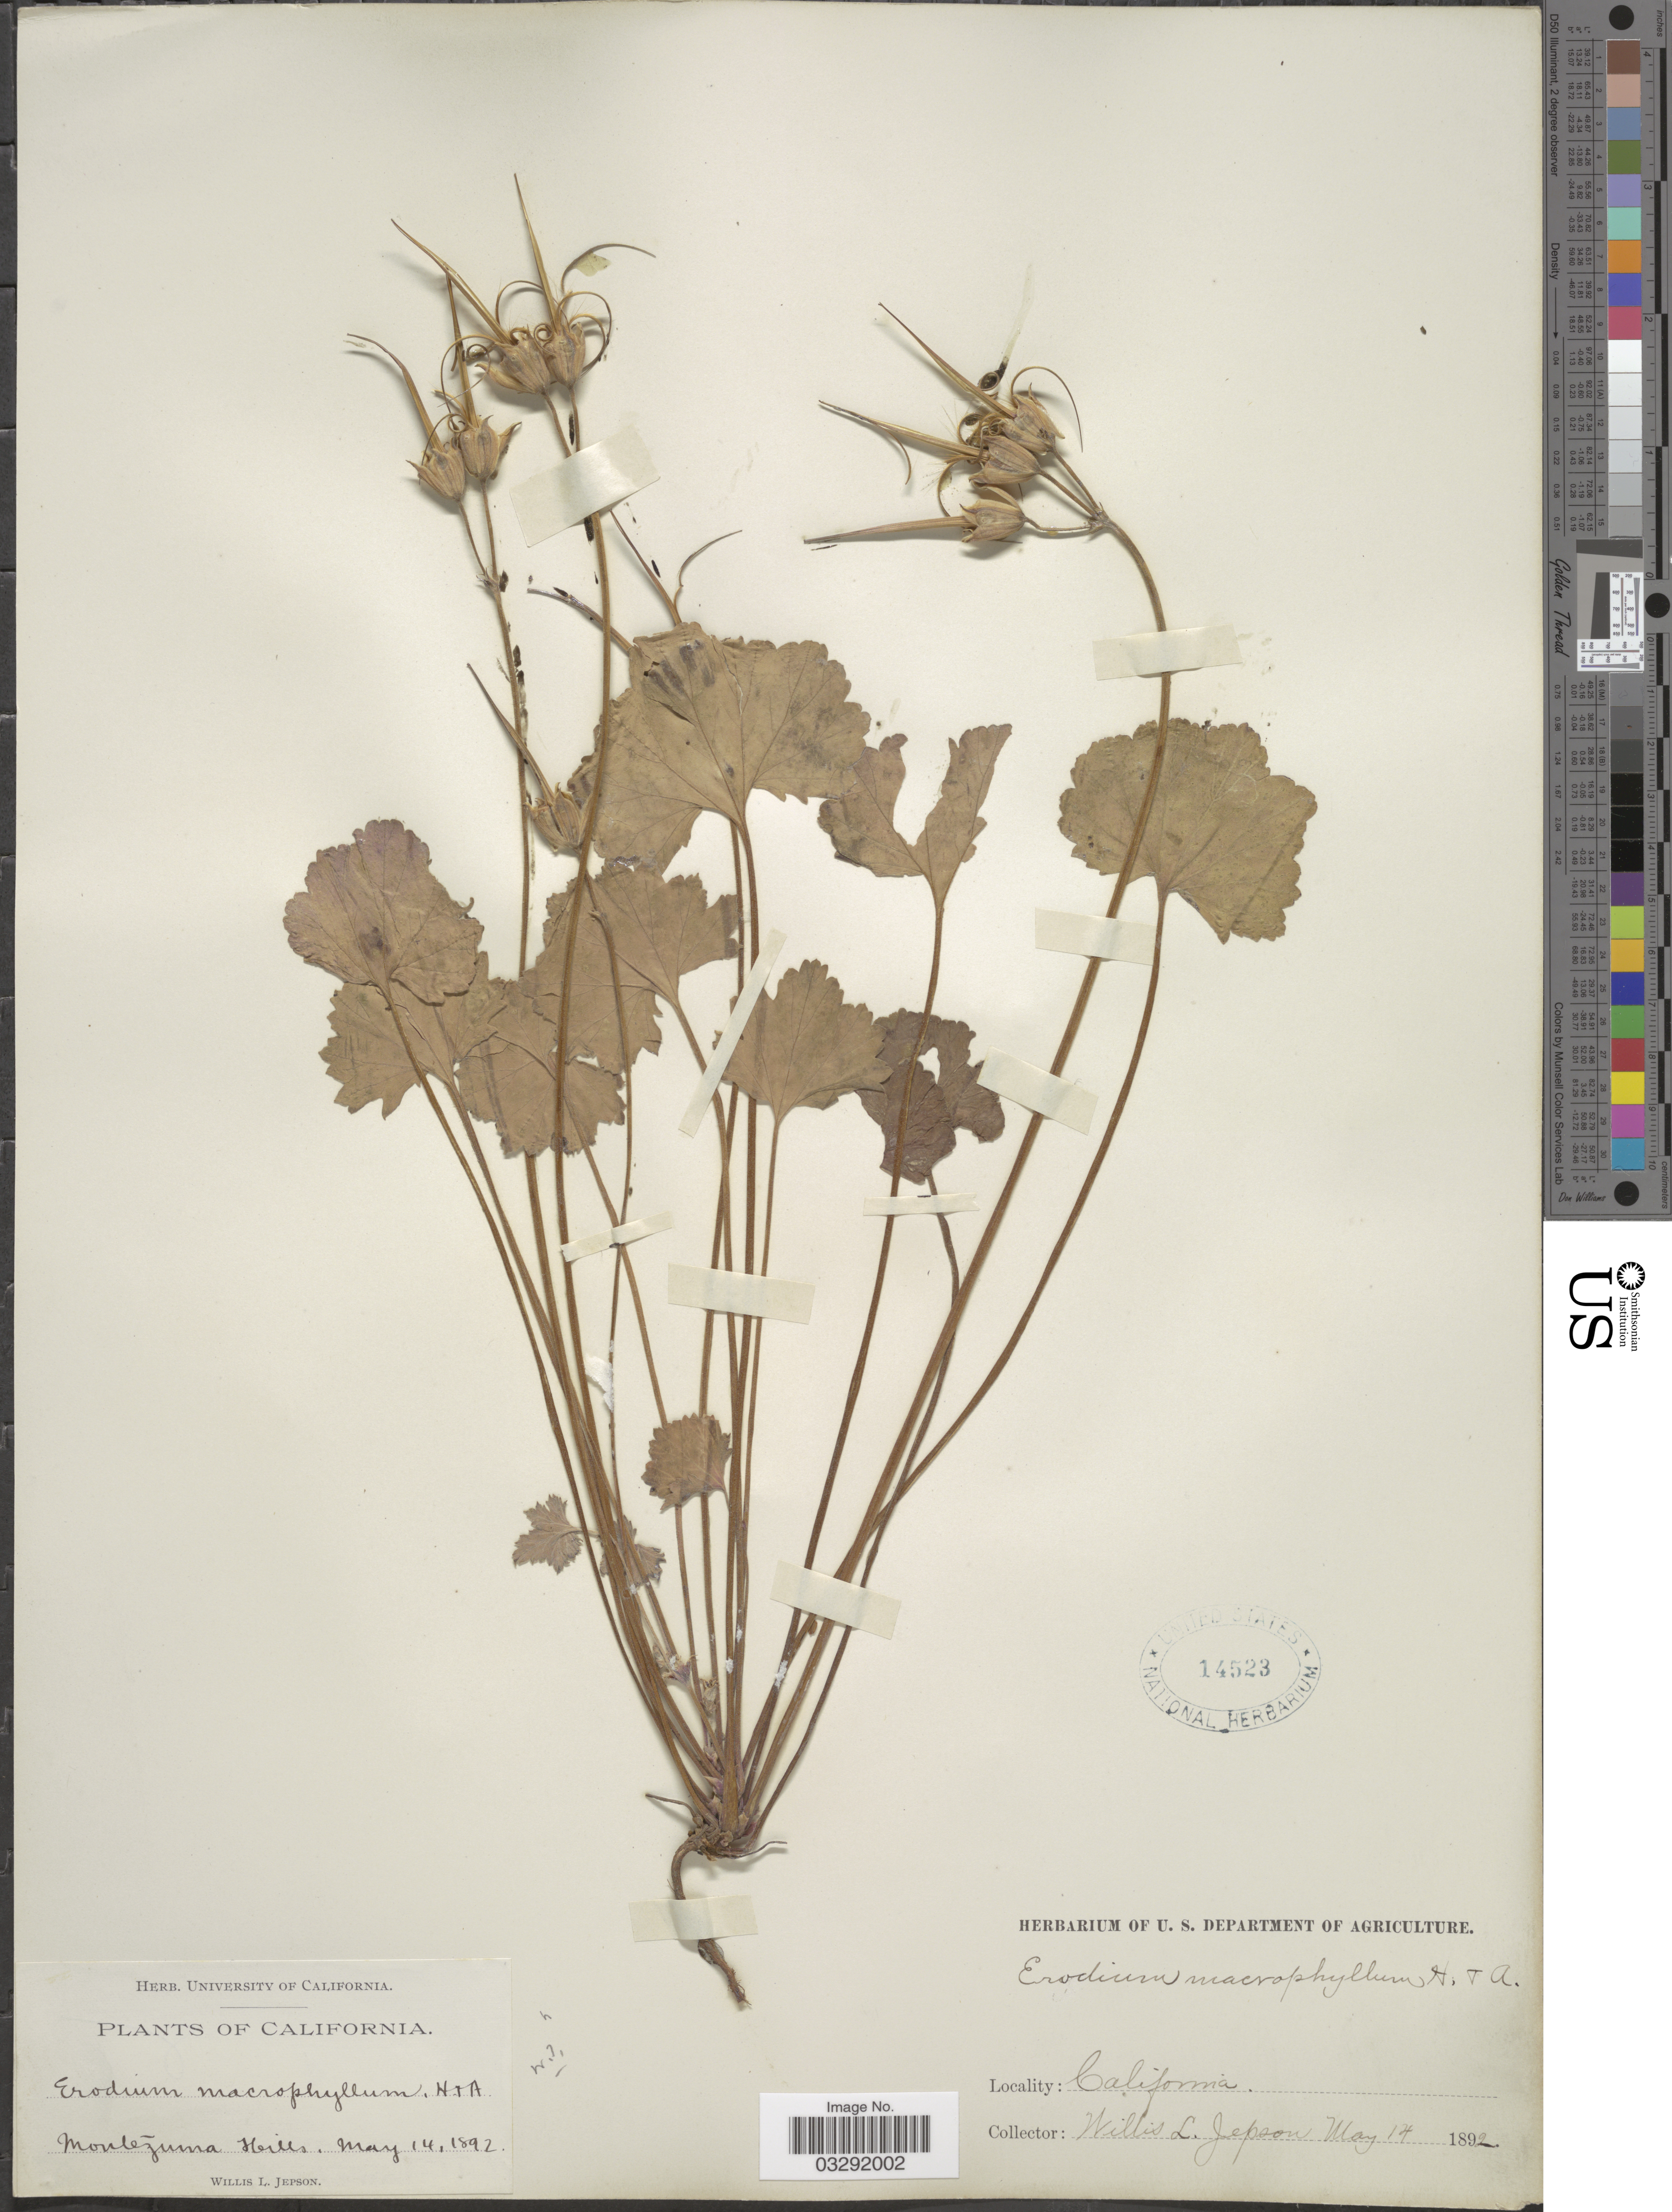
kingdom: Plantae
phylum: Tracheophyta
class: Magnoliopsida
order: Geraniales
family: Geraniaceae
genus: California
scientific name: California macrophylla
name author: (Hook. & Arn.) Aldasoro et al.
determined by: Strong, Mark T., (BOT), Smithsonian Institution - National Museum of Natural History (UNITED STATES)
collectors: W. L. Jepson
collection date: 1892-05-14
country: United States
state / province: California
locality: Montezuma Hills.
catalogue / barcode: US 14523